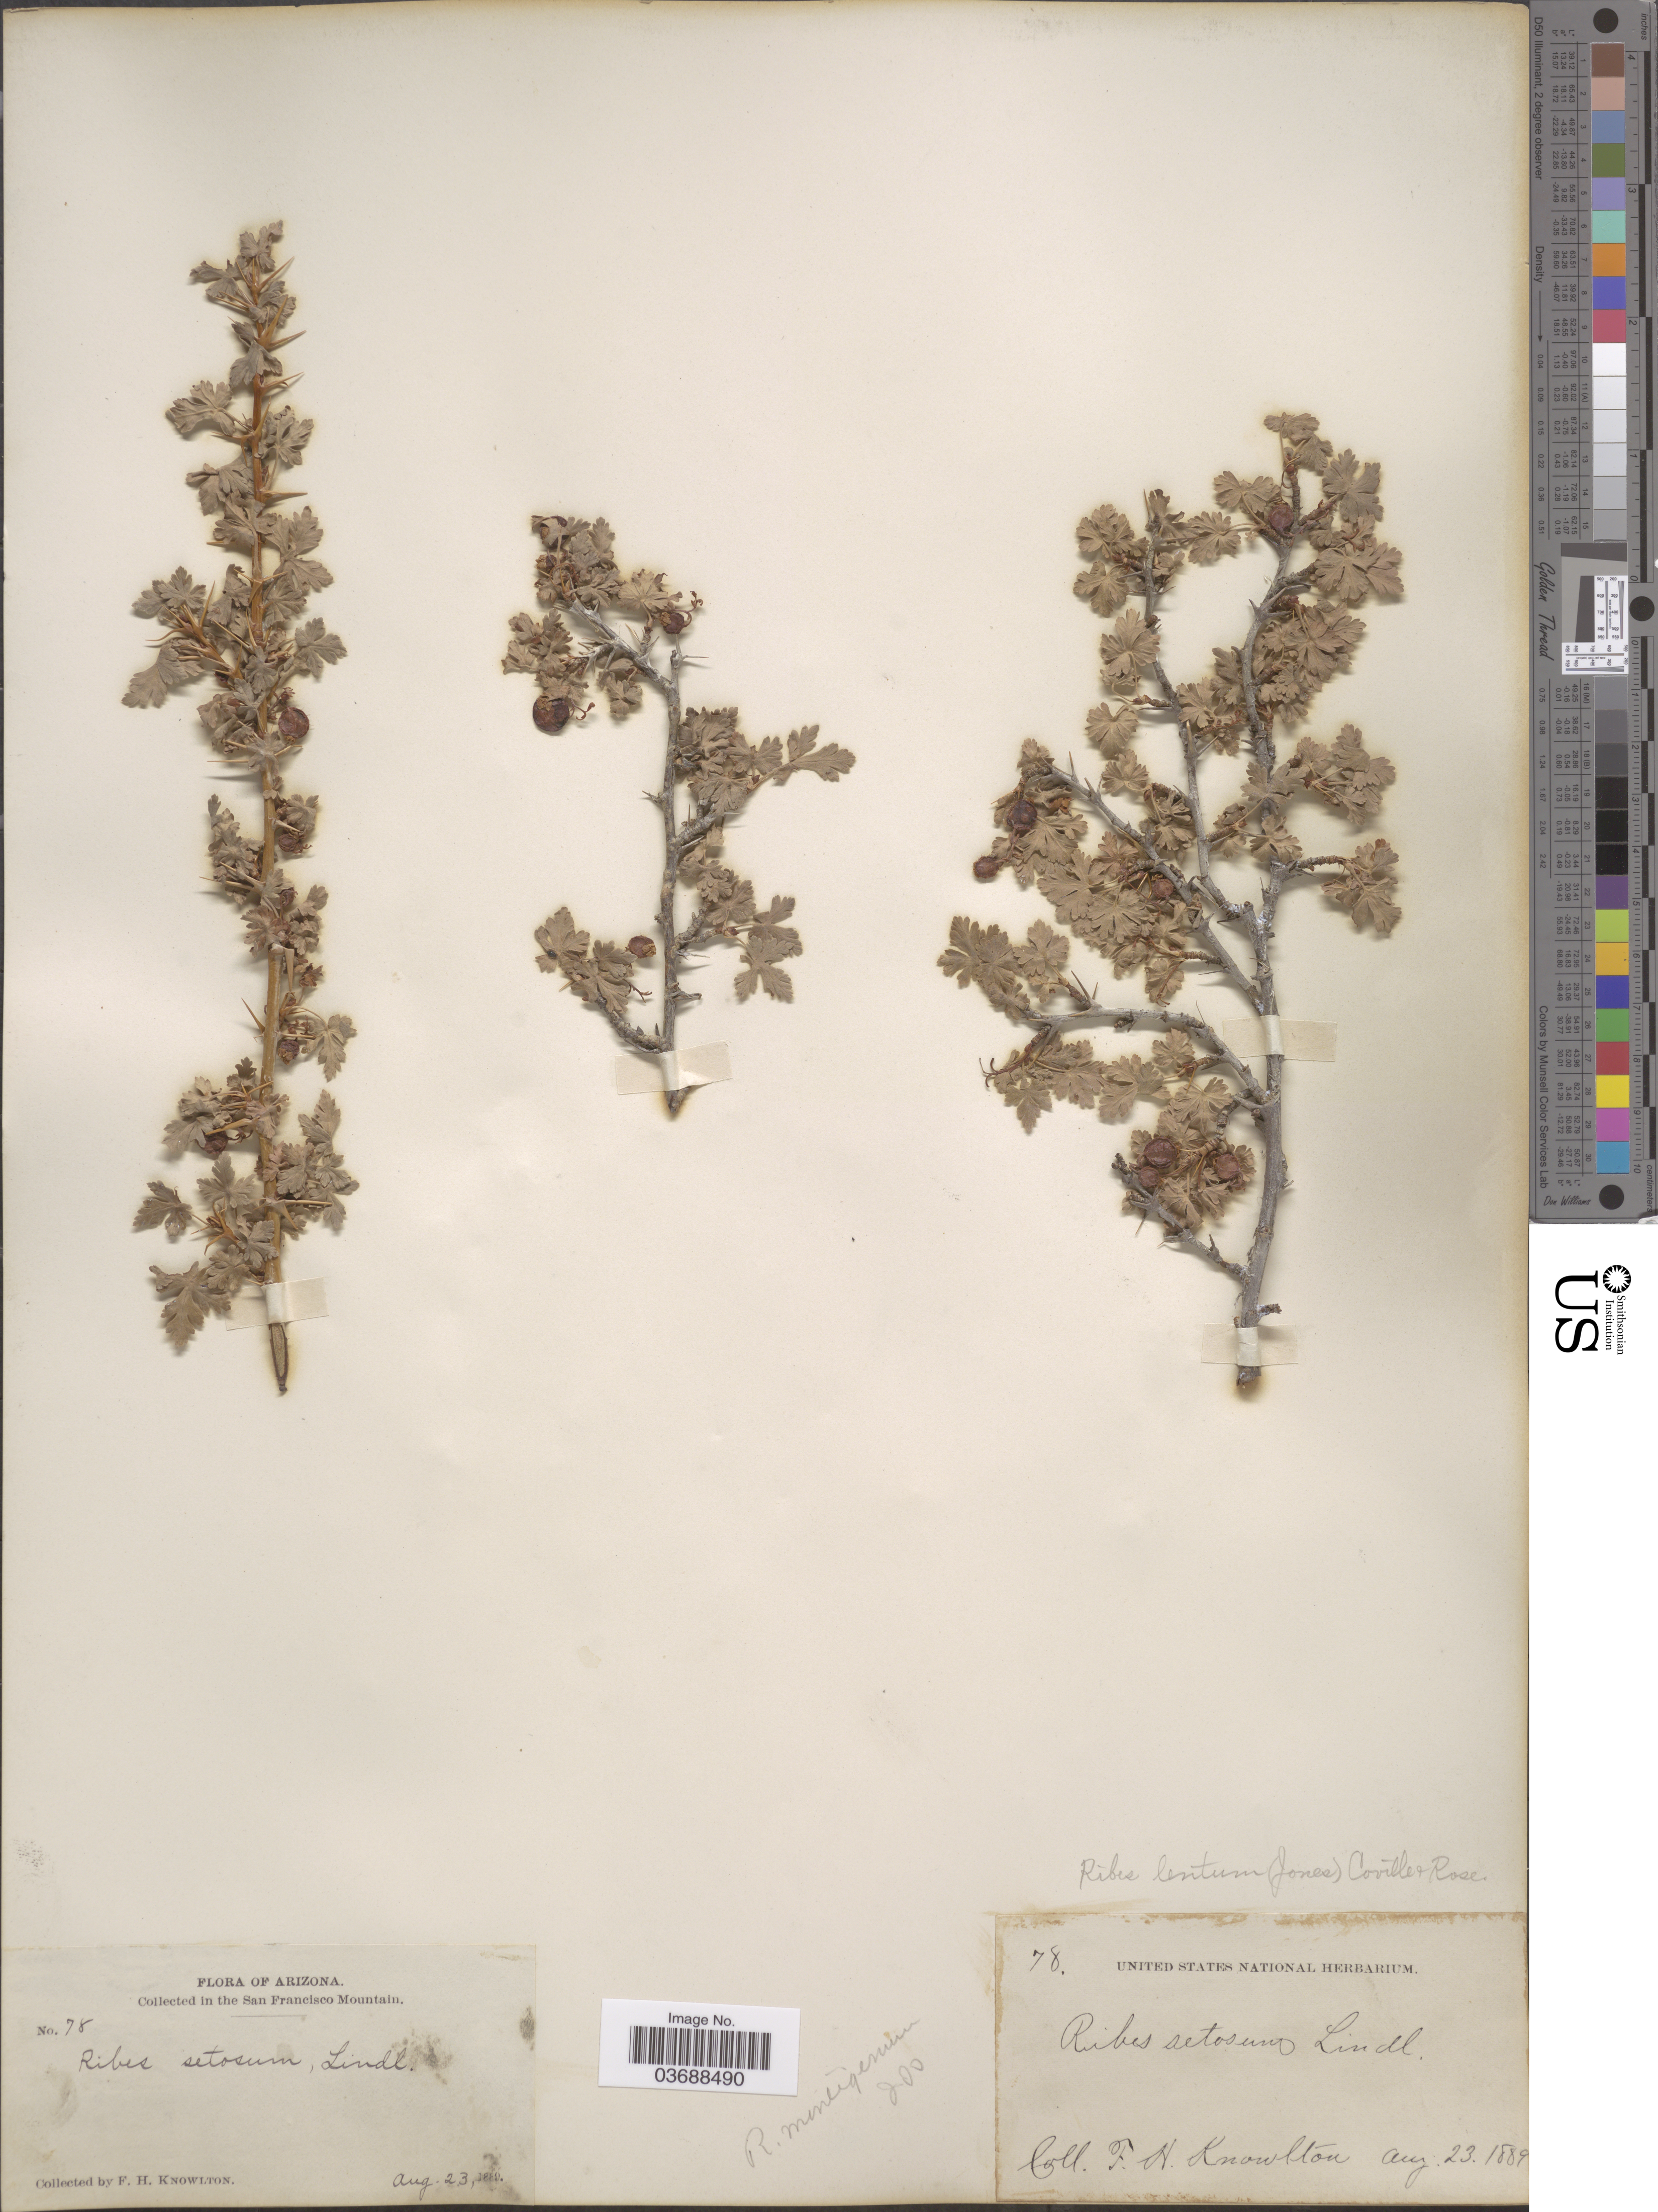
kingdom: Plantae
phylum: Tracheophyta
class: Magnoliopsida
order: Saxifragales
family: Grossulariaceae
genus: Ribes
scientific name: Ribes montigenum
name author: McClatchie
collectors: F. H. Knowlton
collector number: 78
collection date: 1889-08-23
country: United States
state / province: Arizona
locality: The San Francisco Mountain.